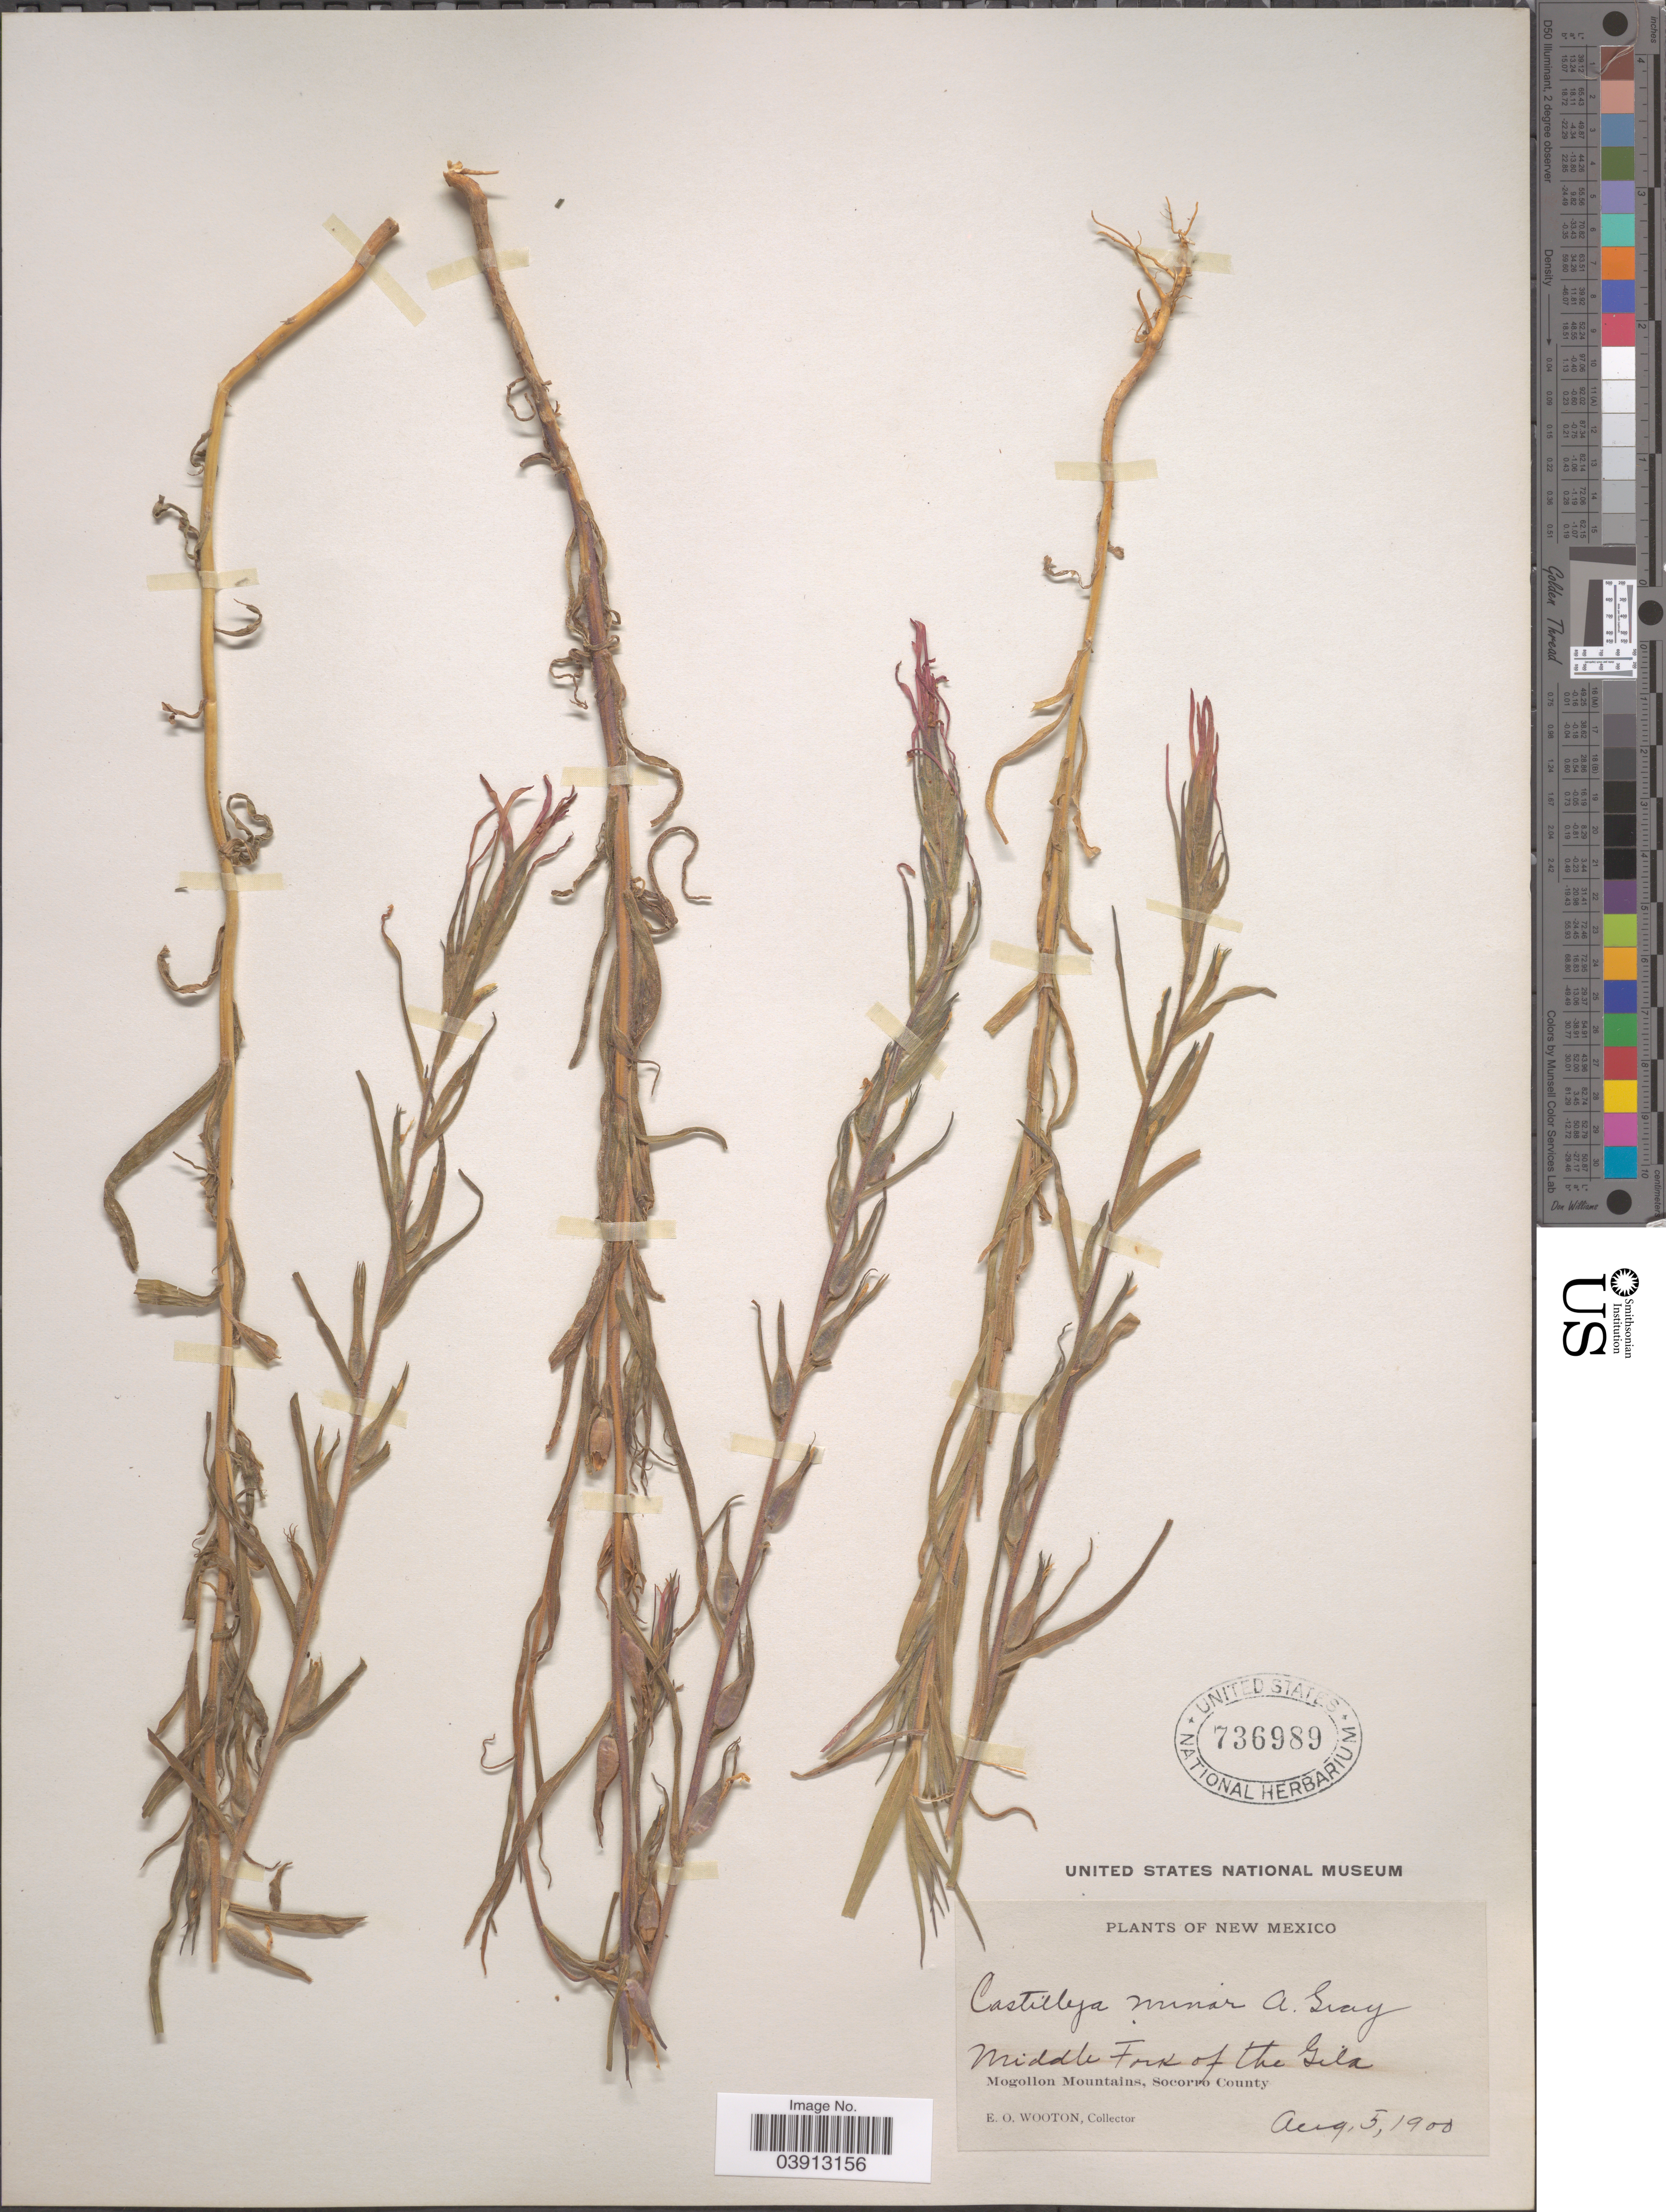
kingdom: Plantae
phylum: Tracheophyta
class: Magnoliopsida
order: Lamiales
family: Orobanchaceae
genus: Castilleja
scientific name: Castilleja minor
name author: A. Gray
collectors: E. O. Wooton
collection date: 1900-08-05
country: United States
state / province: New Mexico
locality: Middle Fork of the Gila. Mogollon Mountains, Socorro County.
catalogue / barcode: US 736989